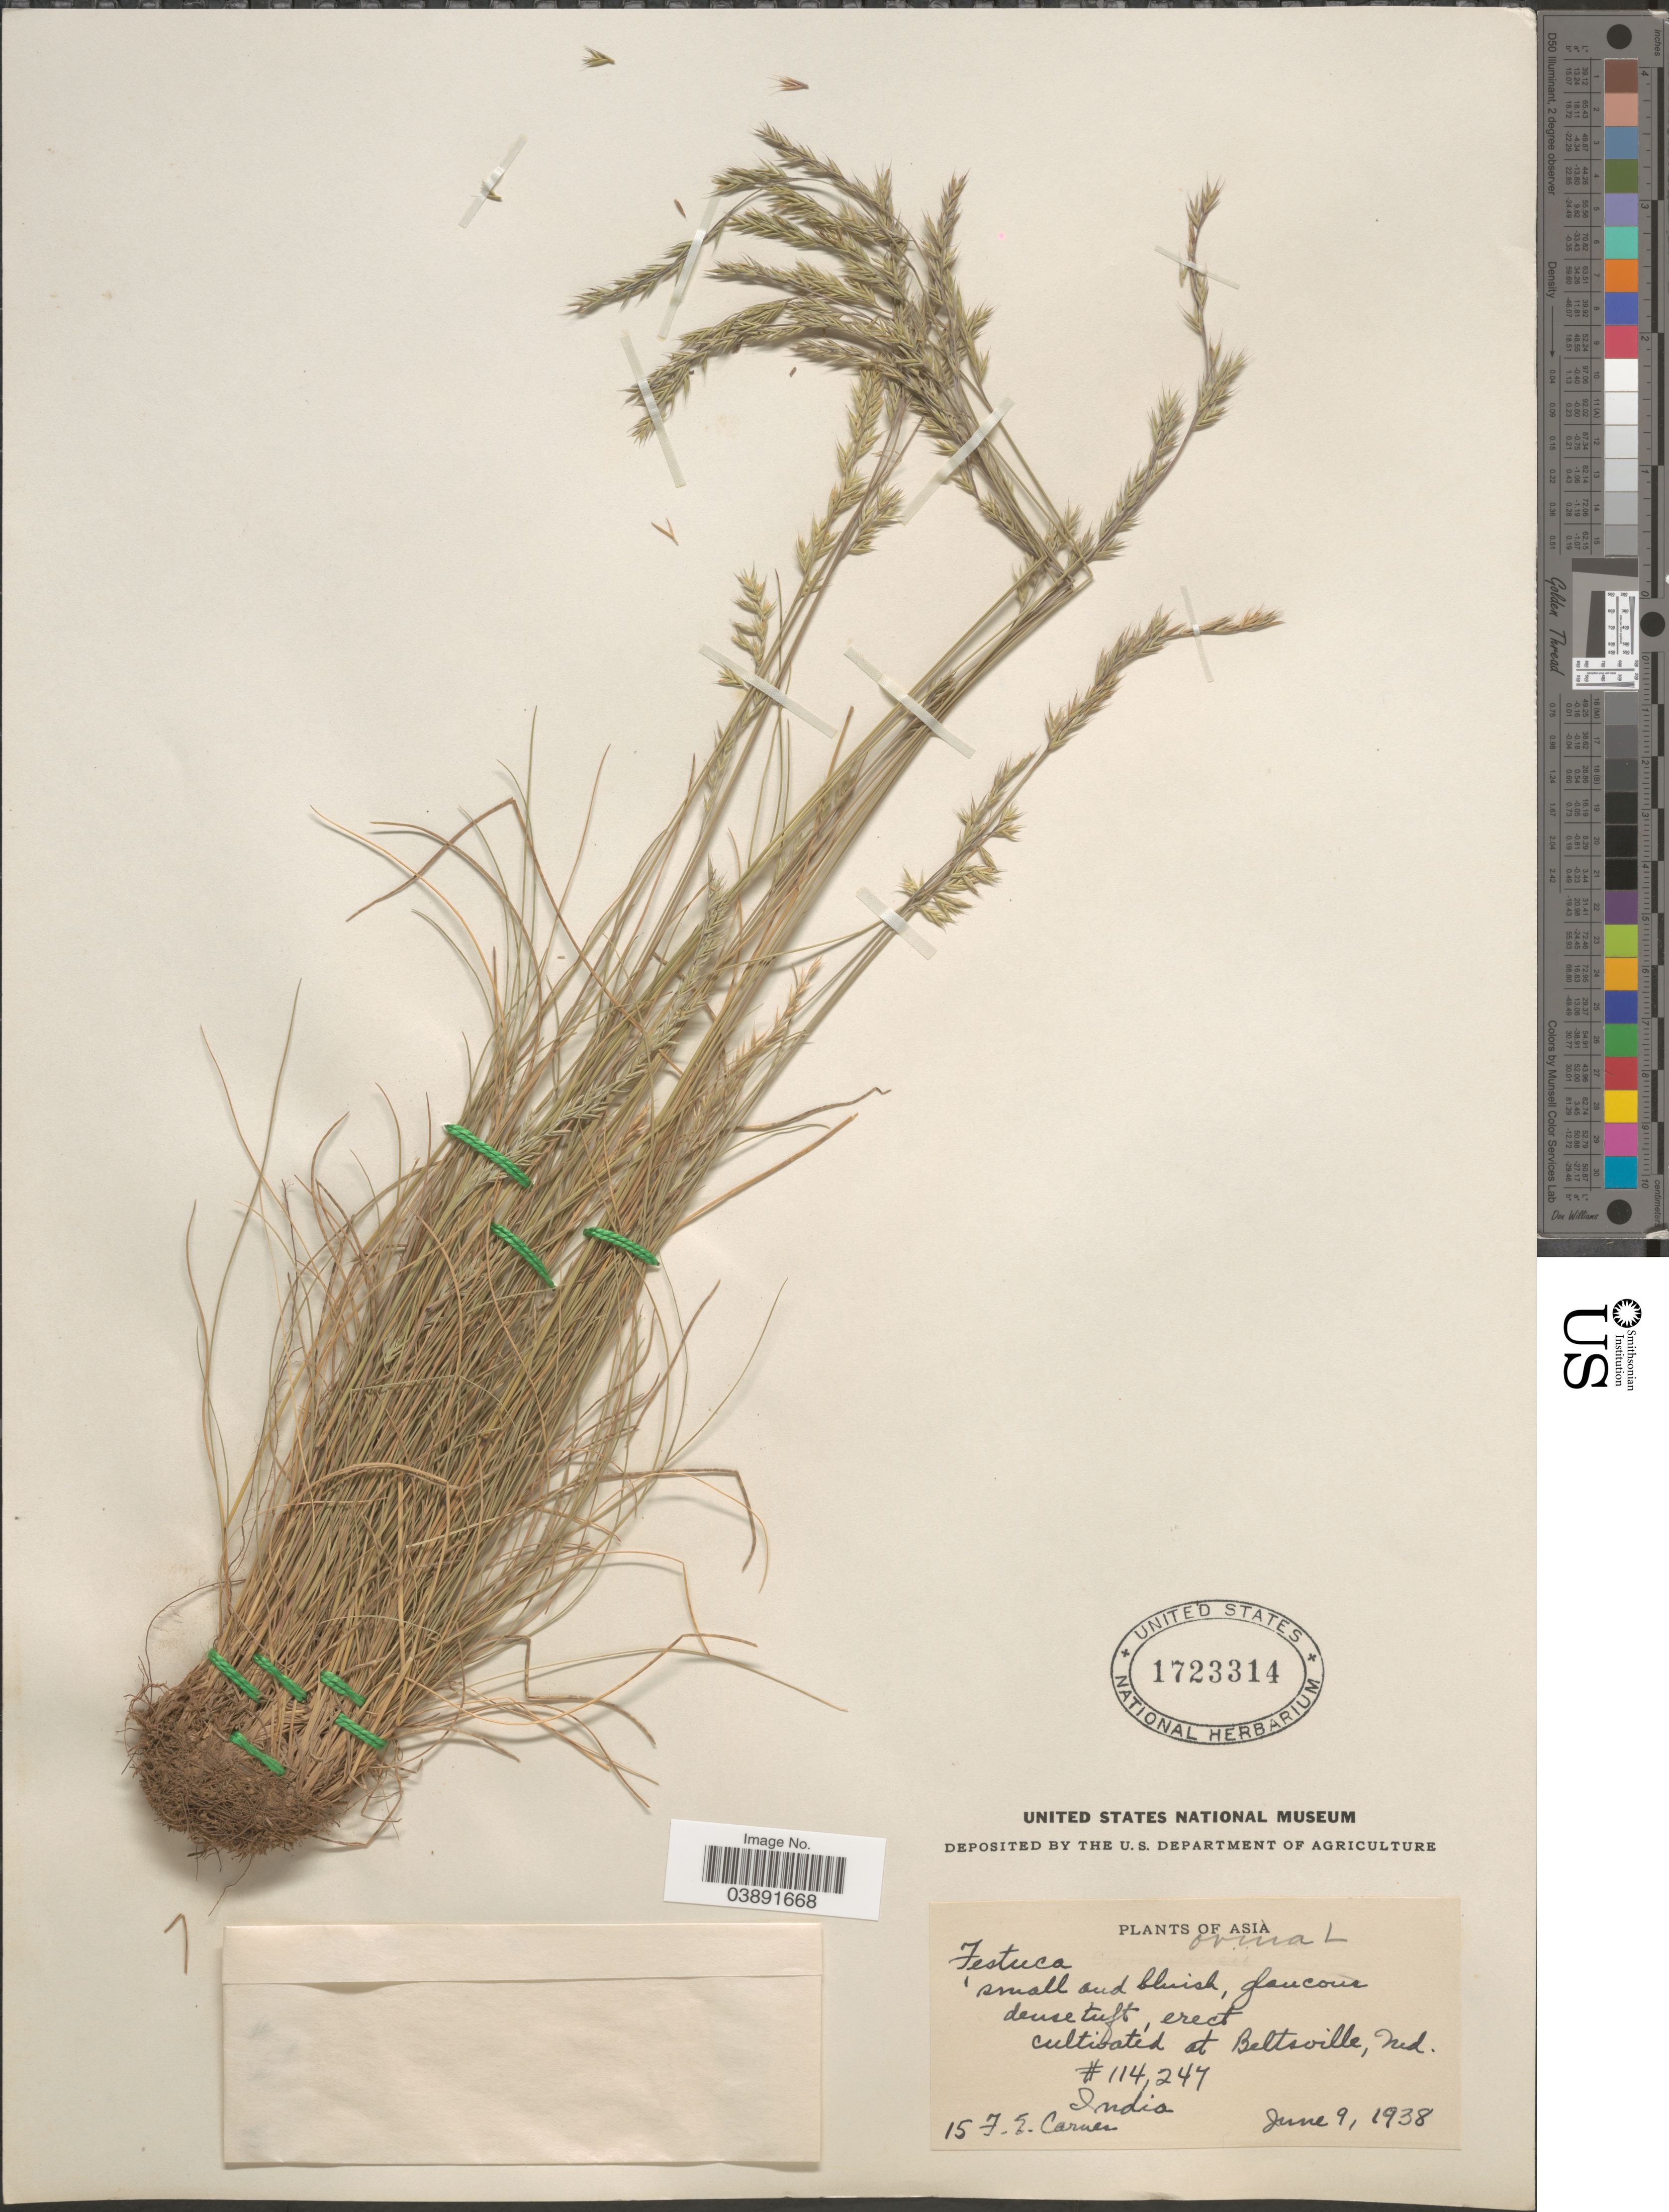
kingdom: Plantae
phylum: Tracheophyta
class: Liliopsida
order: Poales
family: Poaceae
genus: Festuca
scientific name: Festuca ovina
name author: L.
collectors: F. Carnes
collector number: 15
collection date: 1938-06-09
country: United States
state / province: Maryland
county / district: Prince George's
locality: Beltsville.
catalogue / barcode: US 1723314